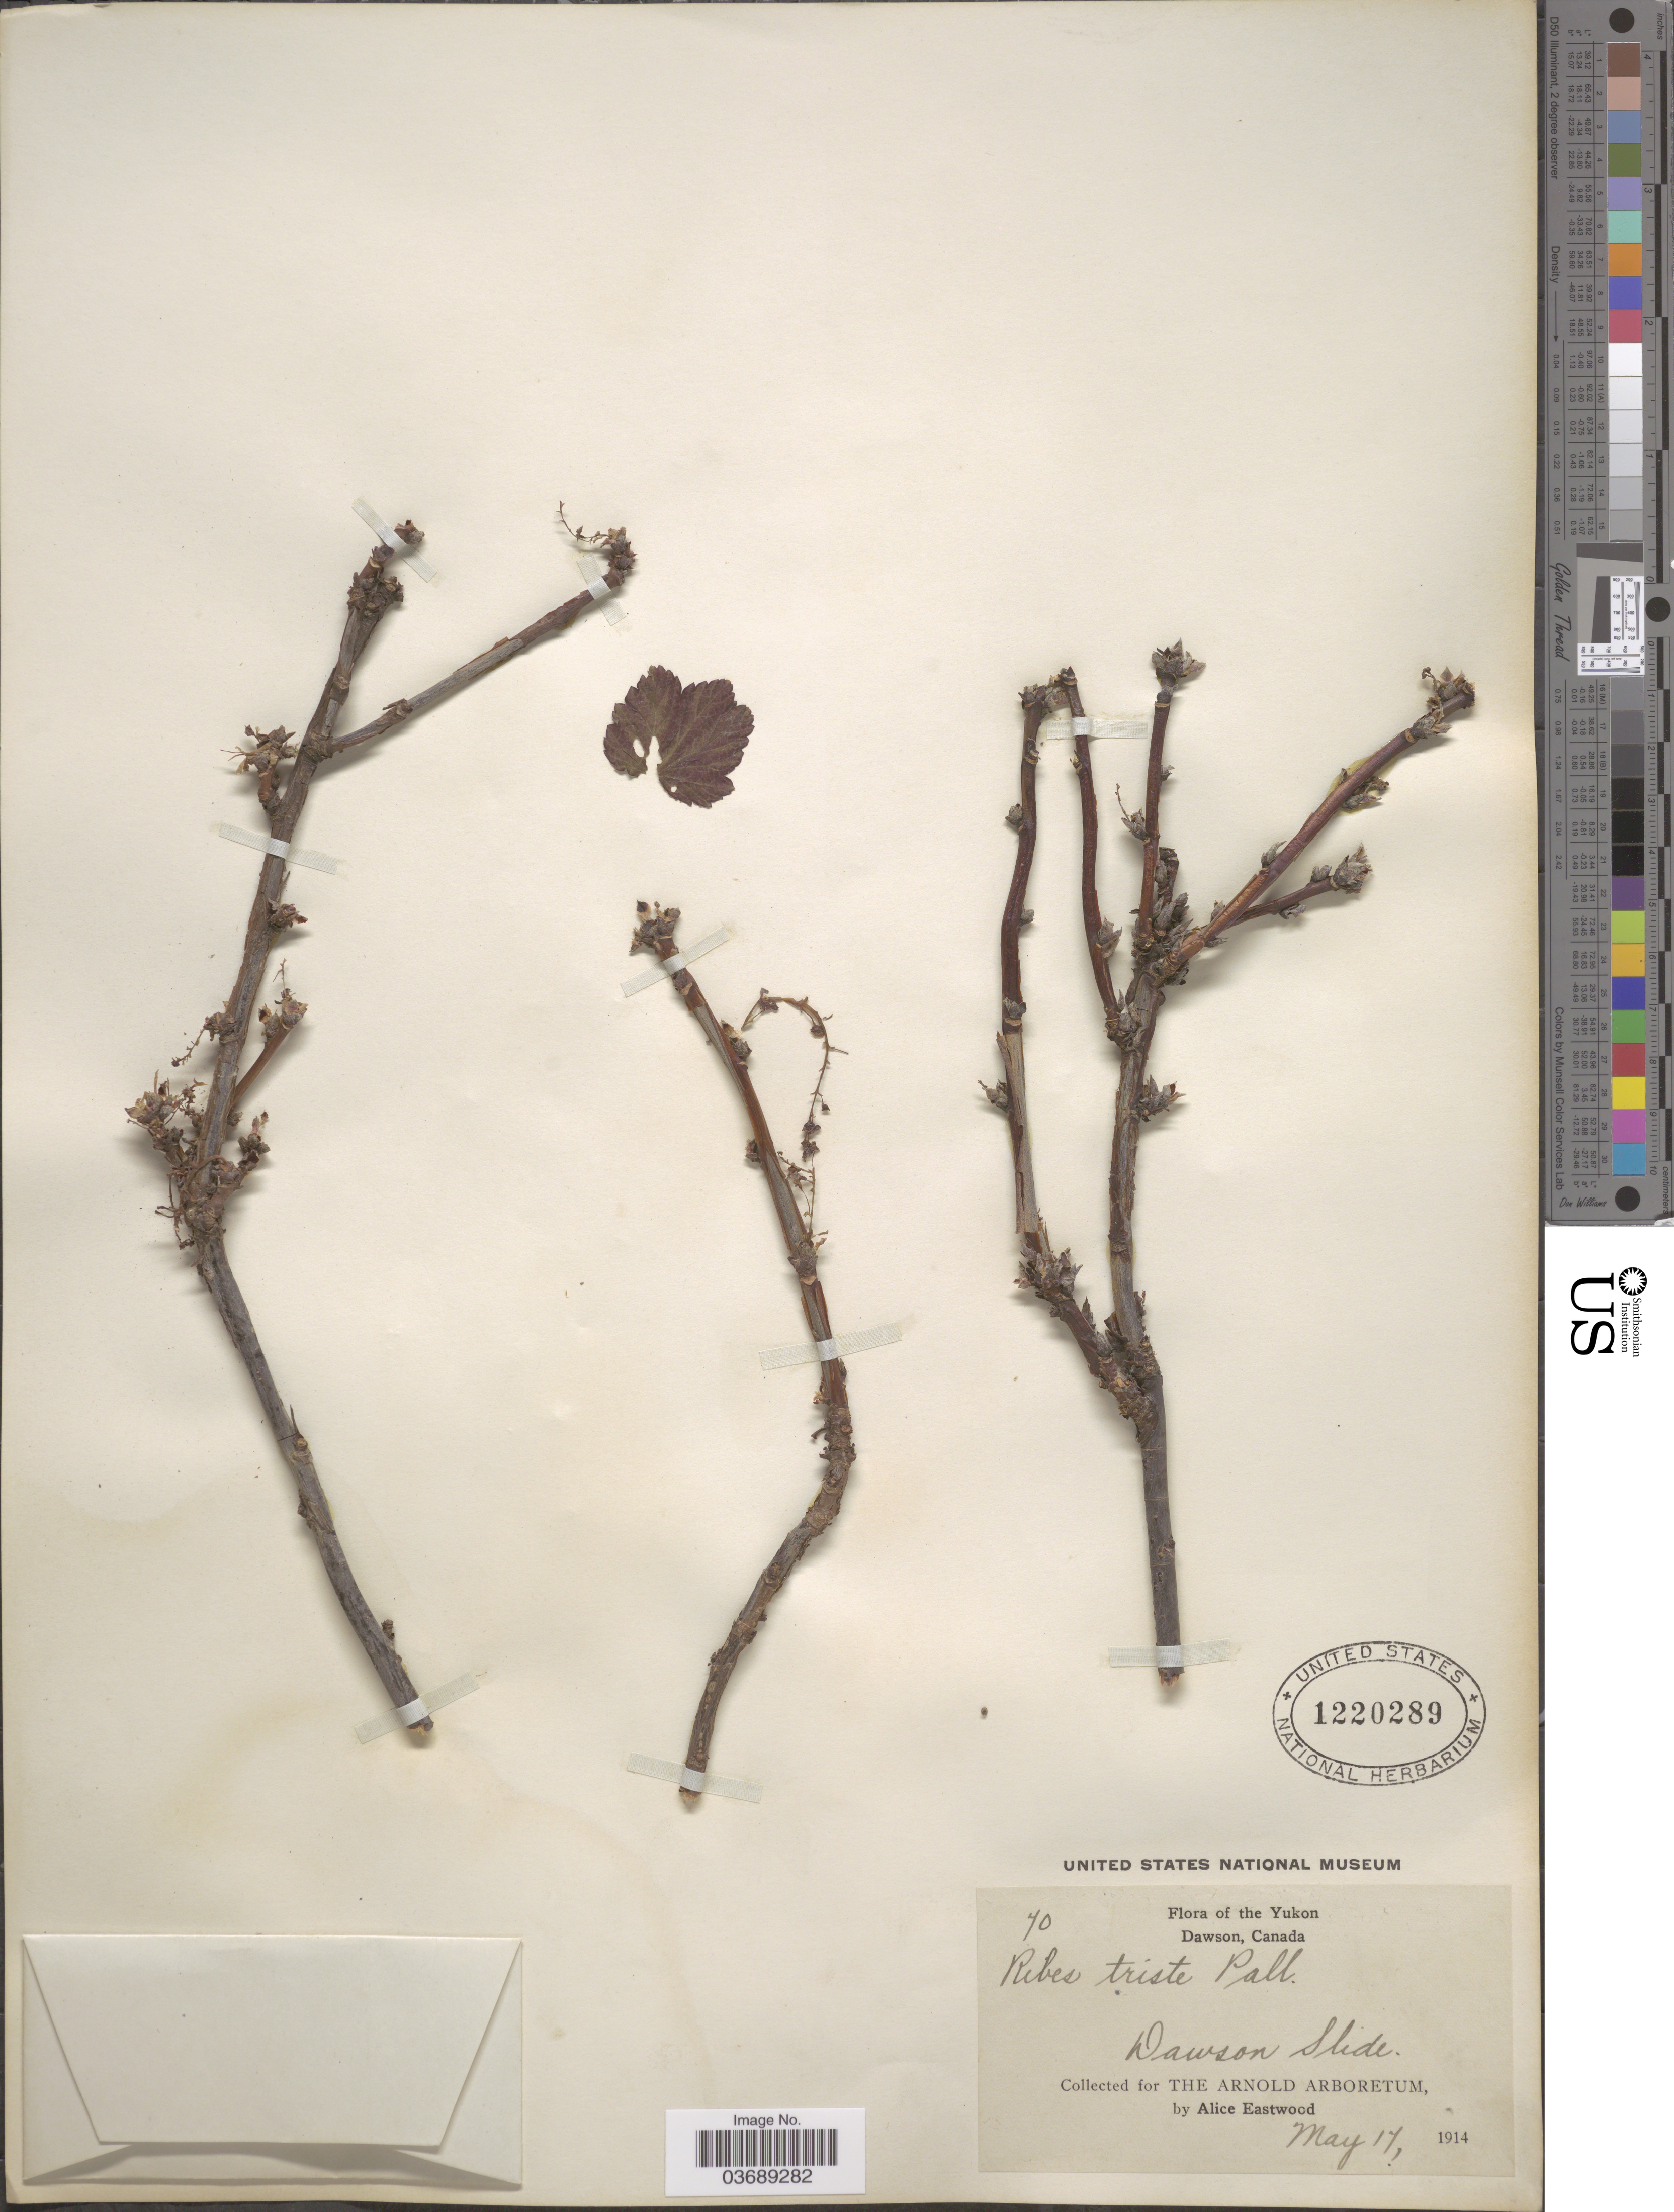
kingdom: Plantae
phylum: Tracheophyta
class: Magnoliopsida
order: Saxifragales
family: Grossulariaceae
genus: Ribes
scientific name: Ribes triste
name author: Pall.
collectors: A. Eastwood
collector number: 70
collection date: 1914-05-17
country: Canada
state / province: Yukon Territory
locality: Dawson. Dawson slide.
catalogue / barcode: US 1220289